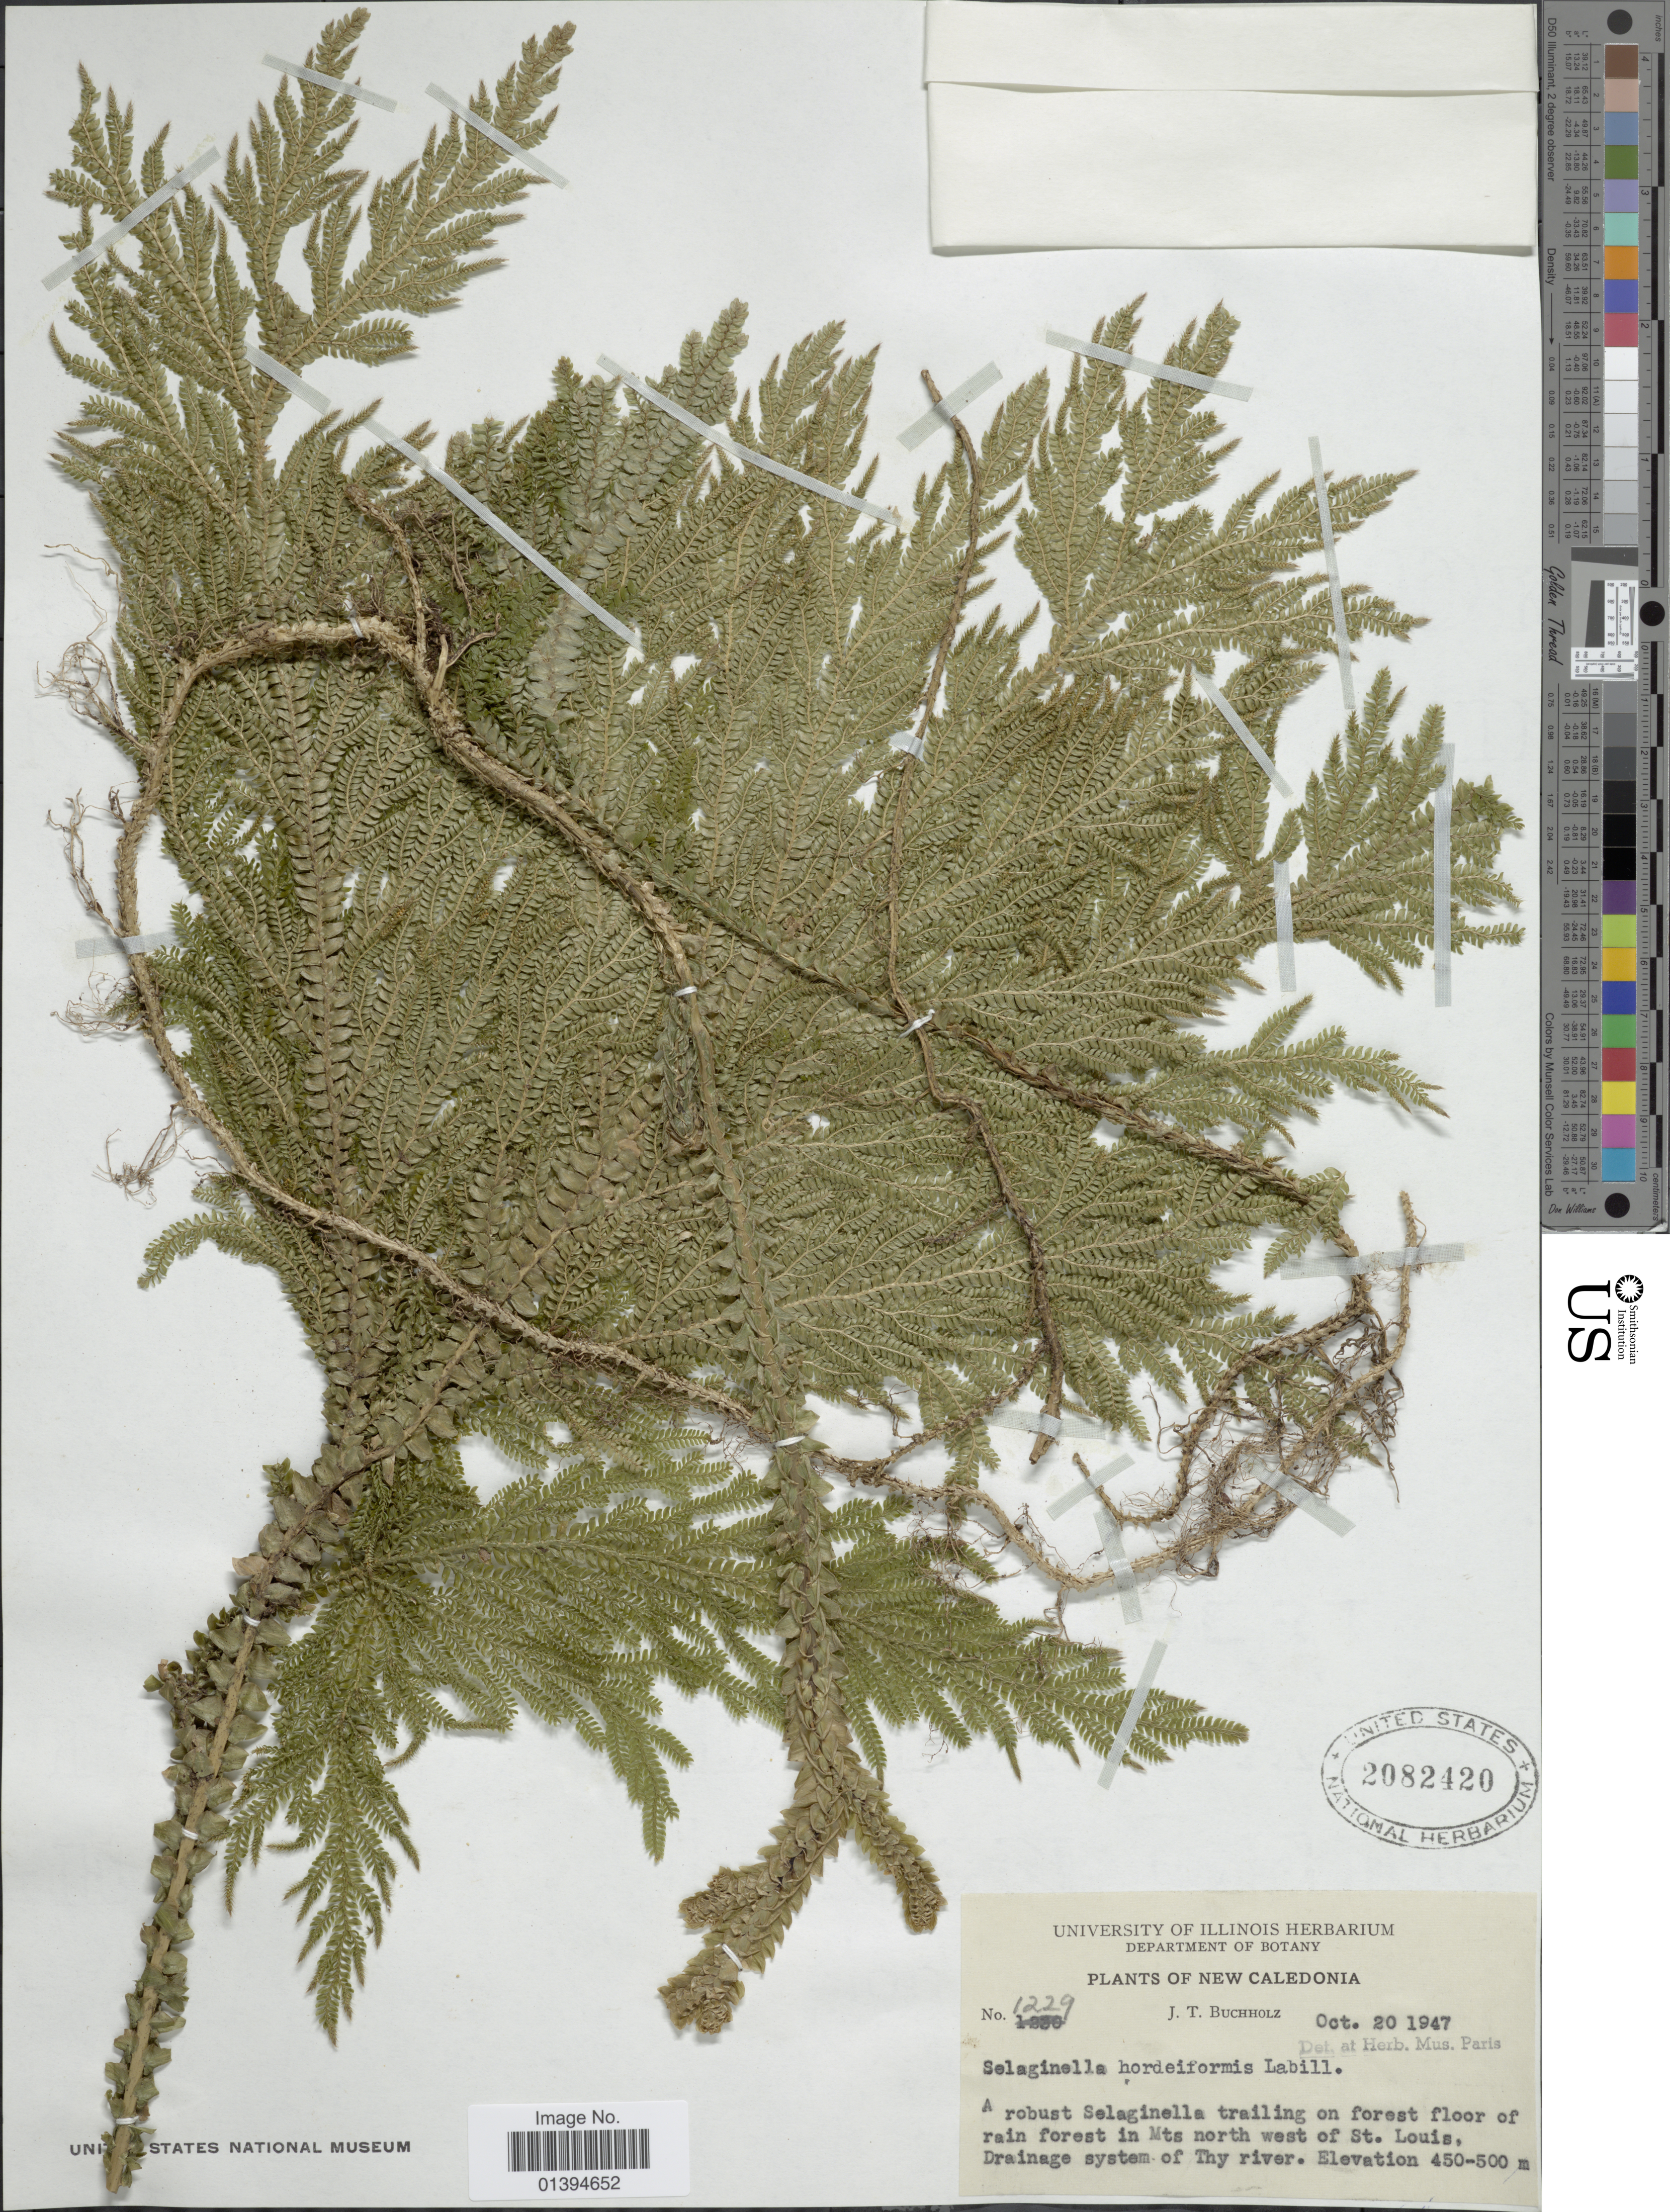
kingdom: Plantae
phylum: Tracheophyta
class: Lycopodiopsida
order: Selaginellales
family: Selaginellaceae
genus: Selaginella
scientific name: Selaginella hordeiformis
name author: Baker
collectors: J. T. Buchholz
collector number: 1229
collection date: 1947-10-20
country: New Caledonia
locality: On forest floor of rain orest in Mts north west of St. Louis, Drainage System of Thy river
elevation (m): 450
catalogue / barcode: US 2082420